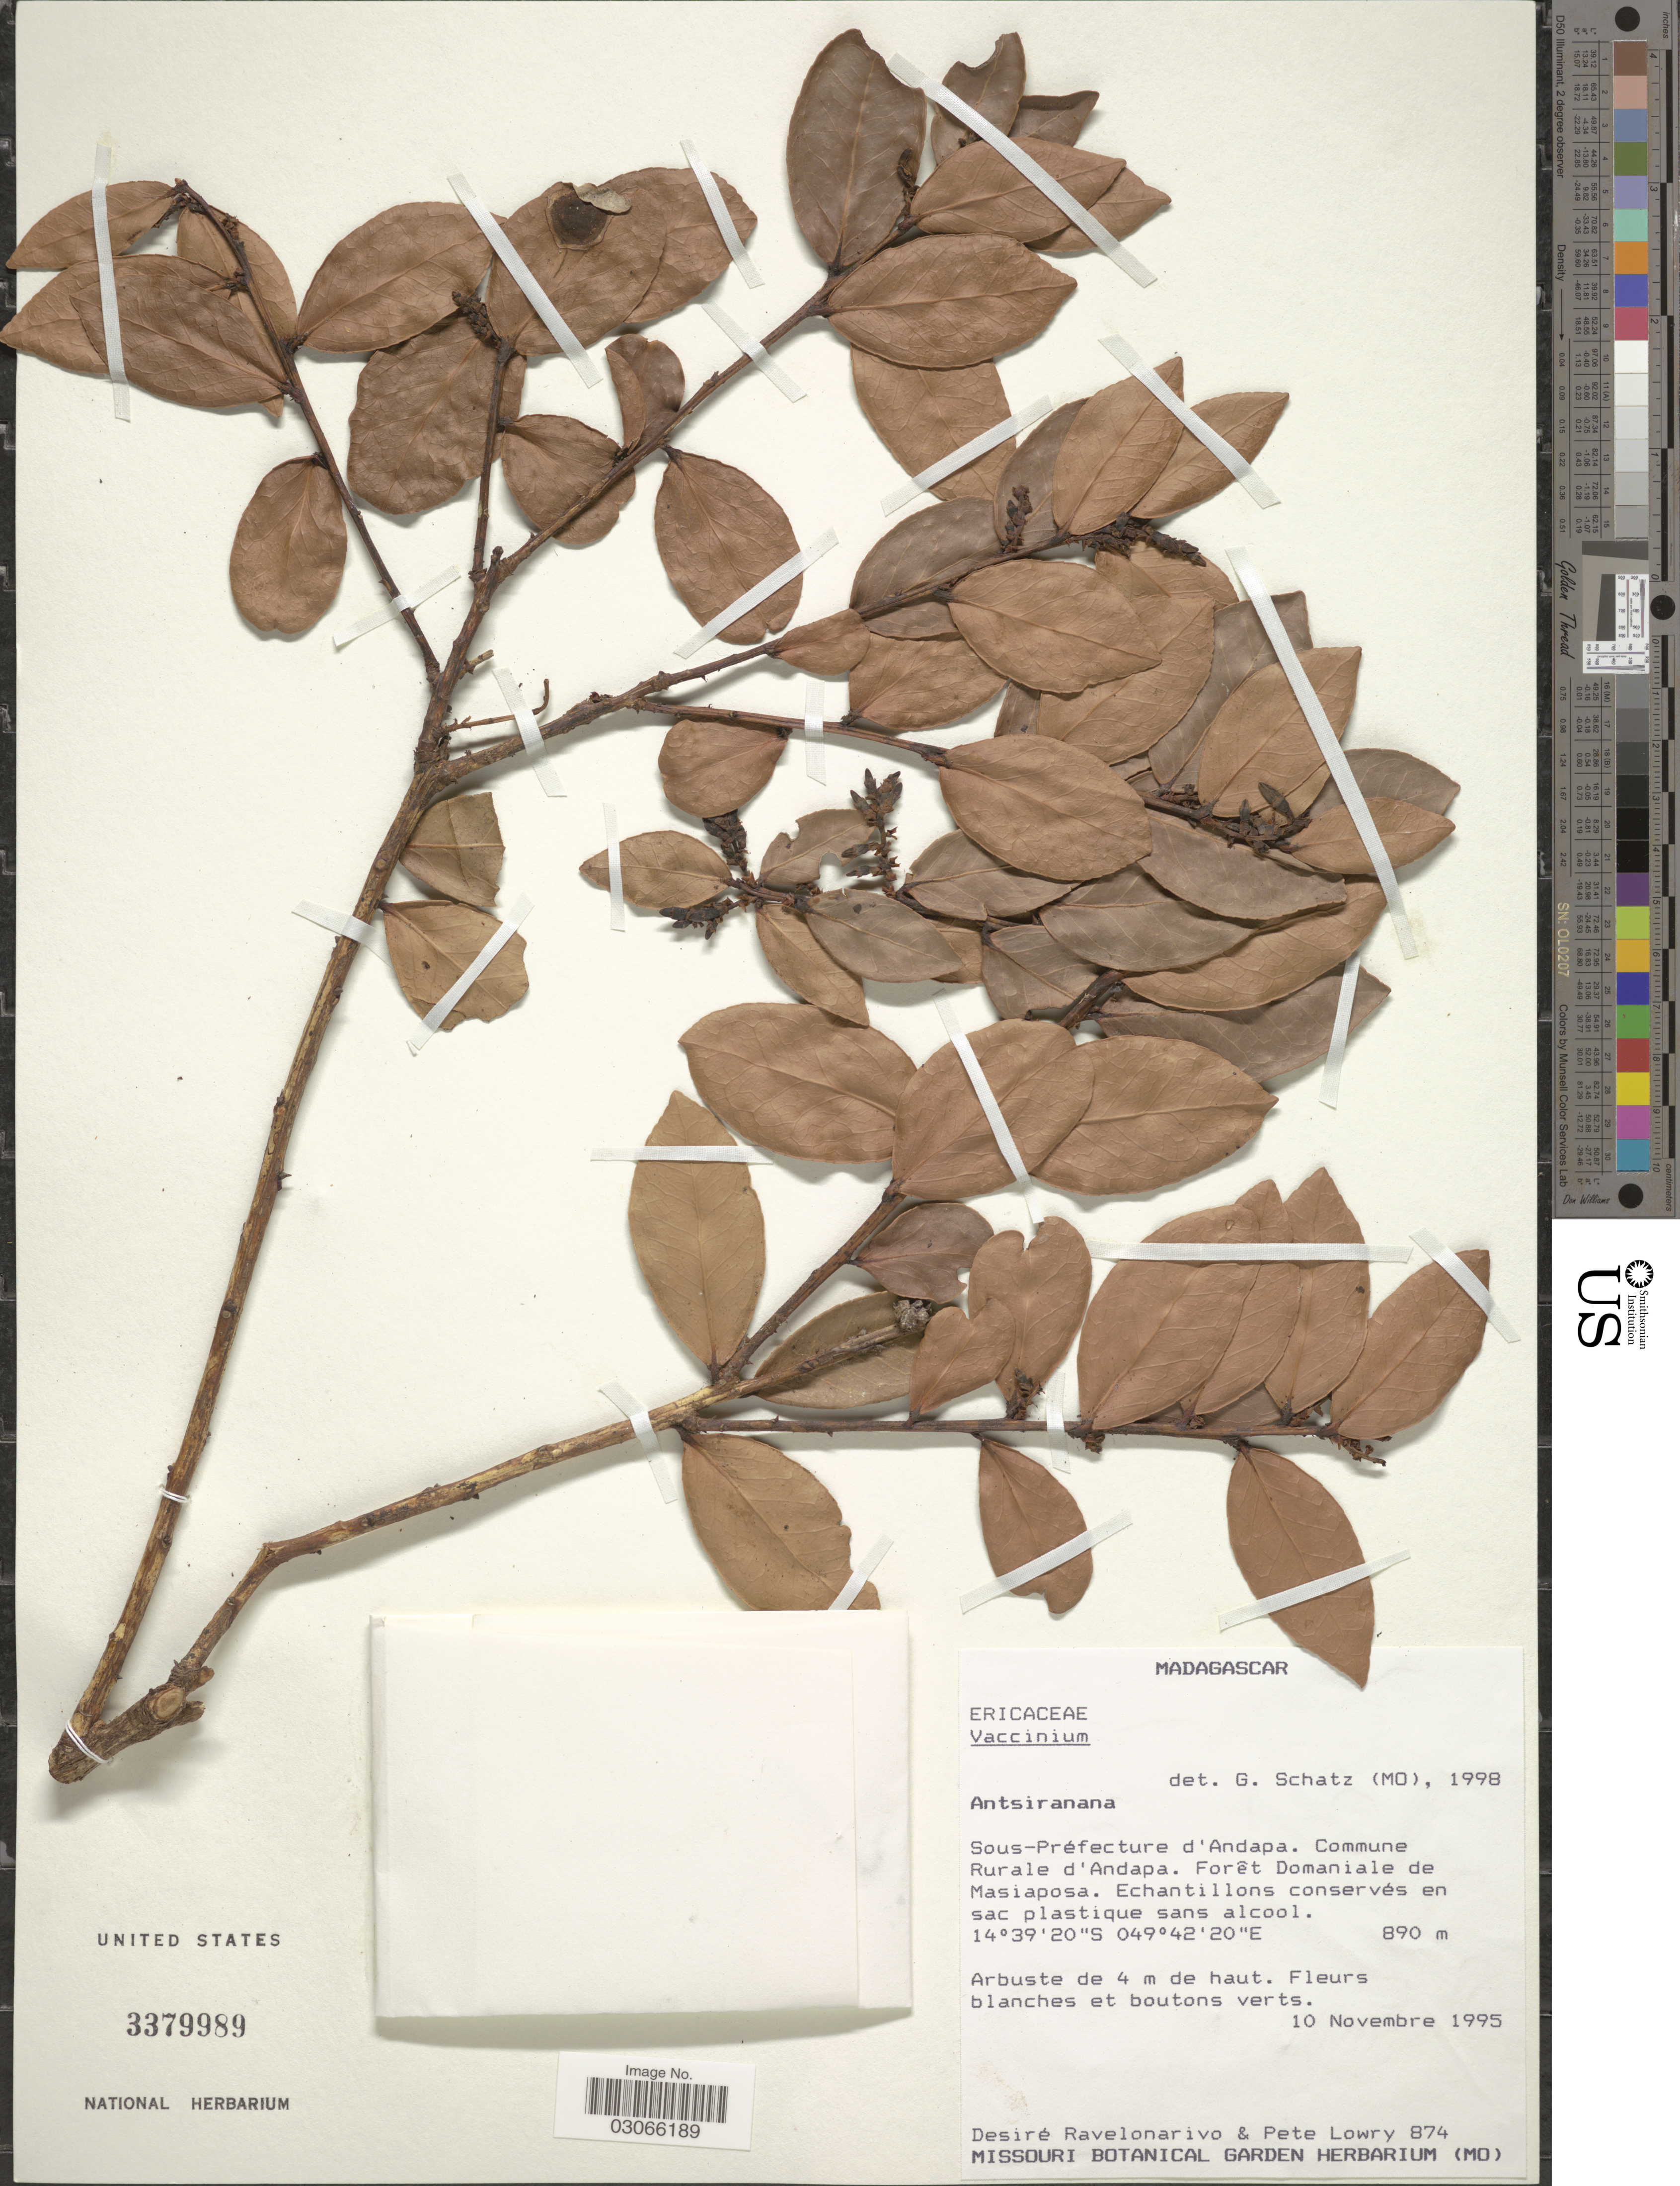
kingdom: Plantae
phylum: Tracheophyta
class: Magnoliopsida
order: Ericales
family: Ericaceae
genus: Vaccinium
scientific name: Vaccinium sp.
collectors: D. Ravelonarivo & P. P. Lowry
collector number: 874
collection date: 1995-11-10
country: Madagascar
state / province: Sava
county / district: Andapa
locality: Sous-Préfecture d'Andapa. Commune Rurale d'Andapa. Forêt Domaniale de Masiaposa.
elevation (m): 890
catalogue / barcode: US 3379989